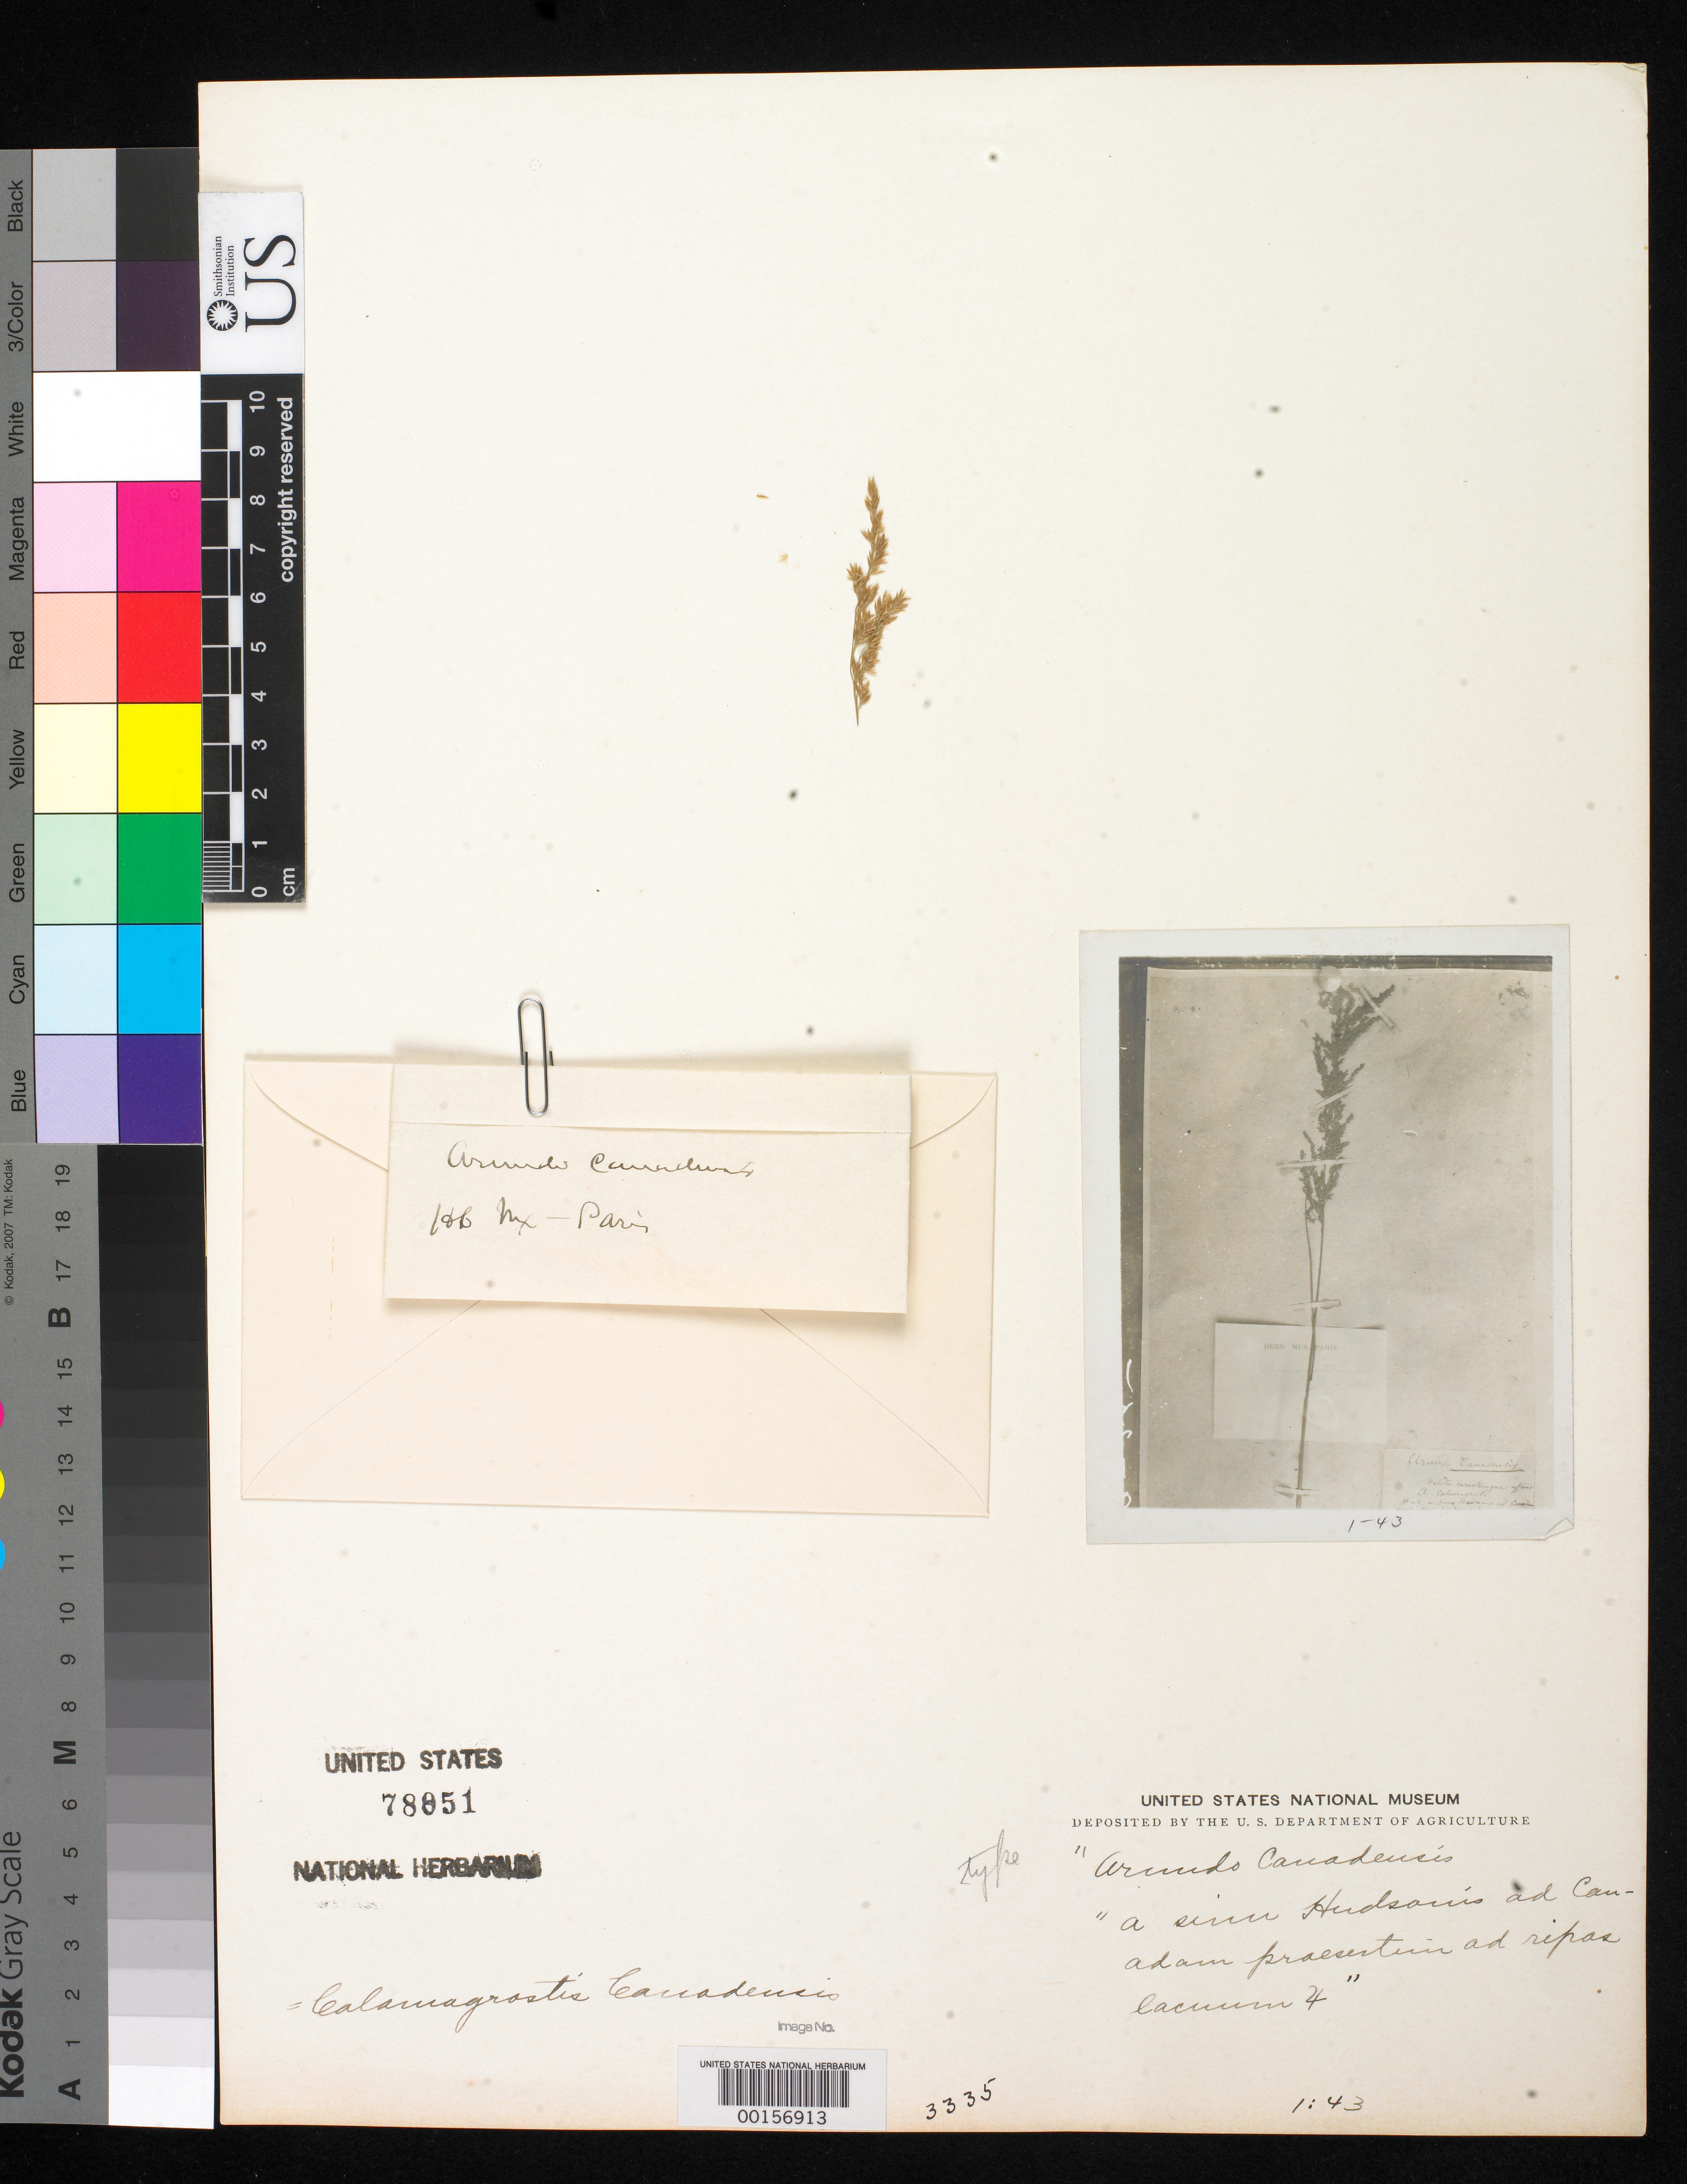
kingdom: Plantae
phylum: Tracheophyta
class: Liliopsida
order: Poales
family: Poaceae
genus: Arundo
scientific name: Arundo canadensis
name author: Michx.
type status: Type Fragment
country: Canada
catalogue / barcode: US 78851